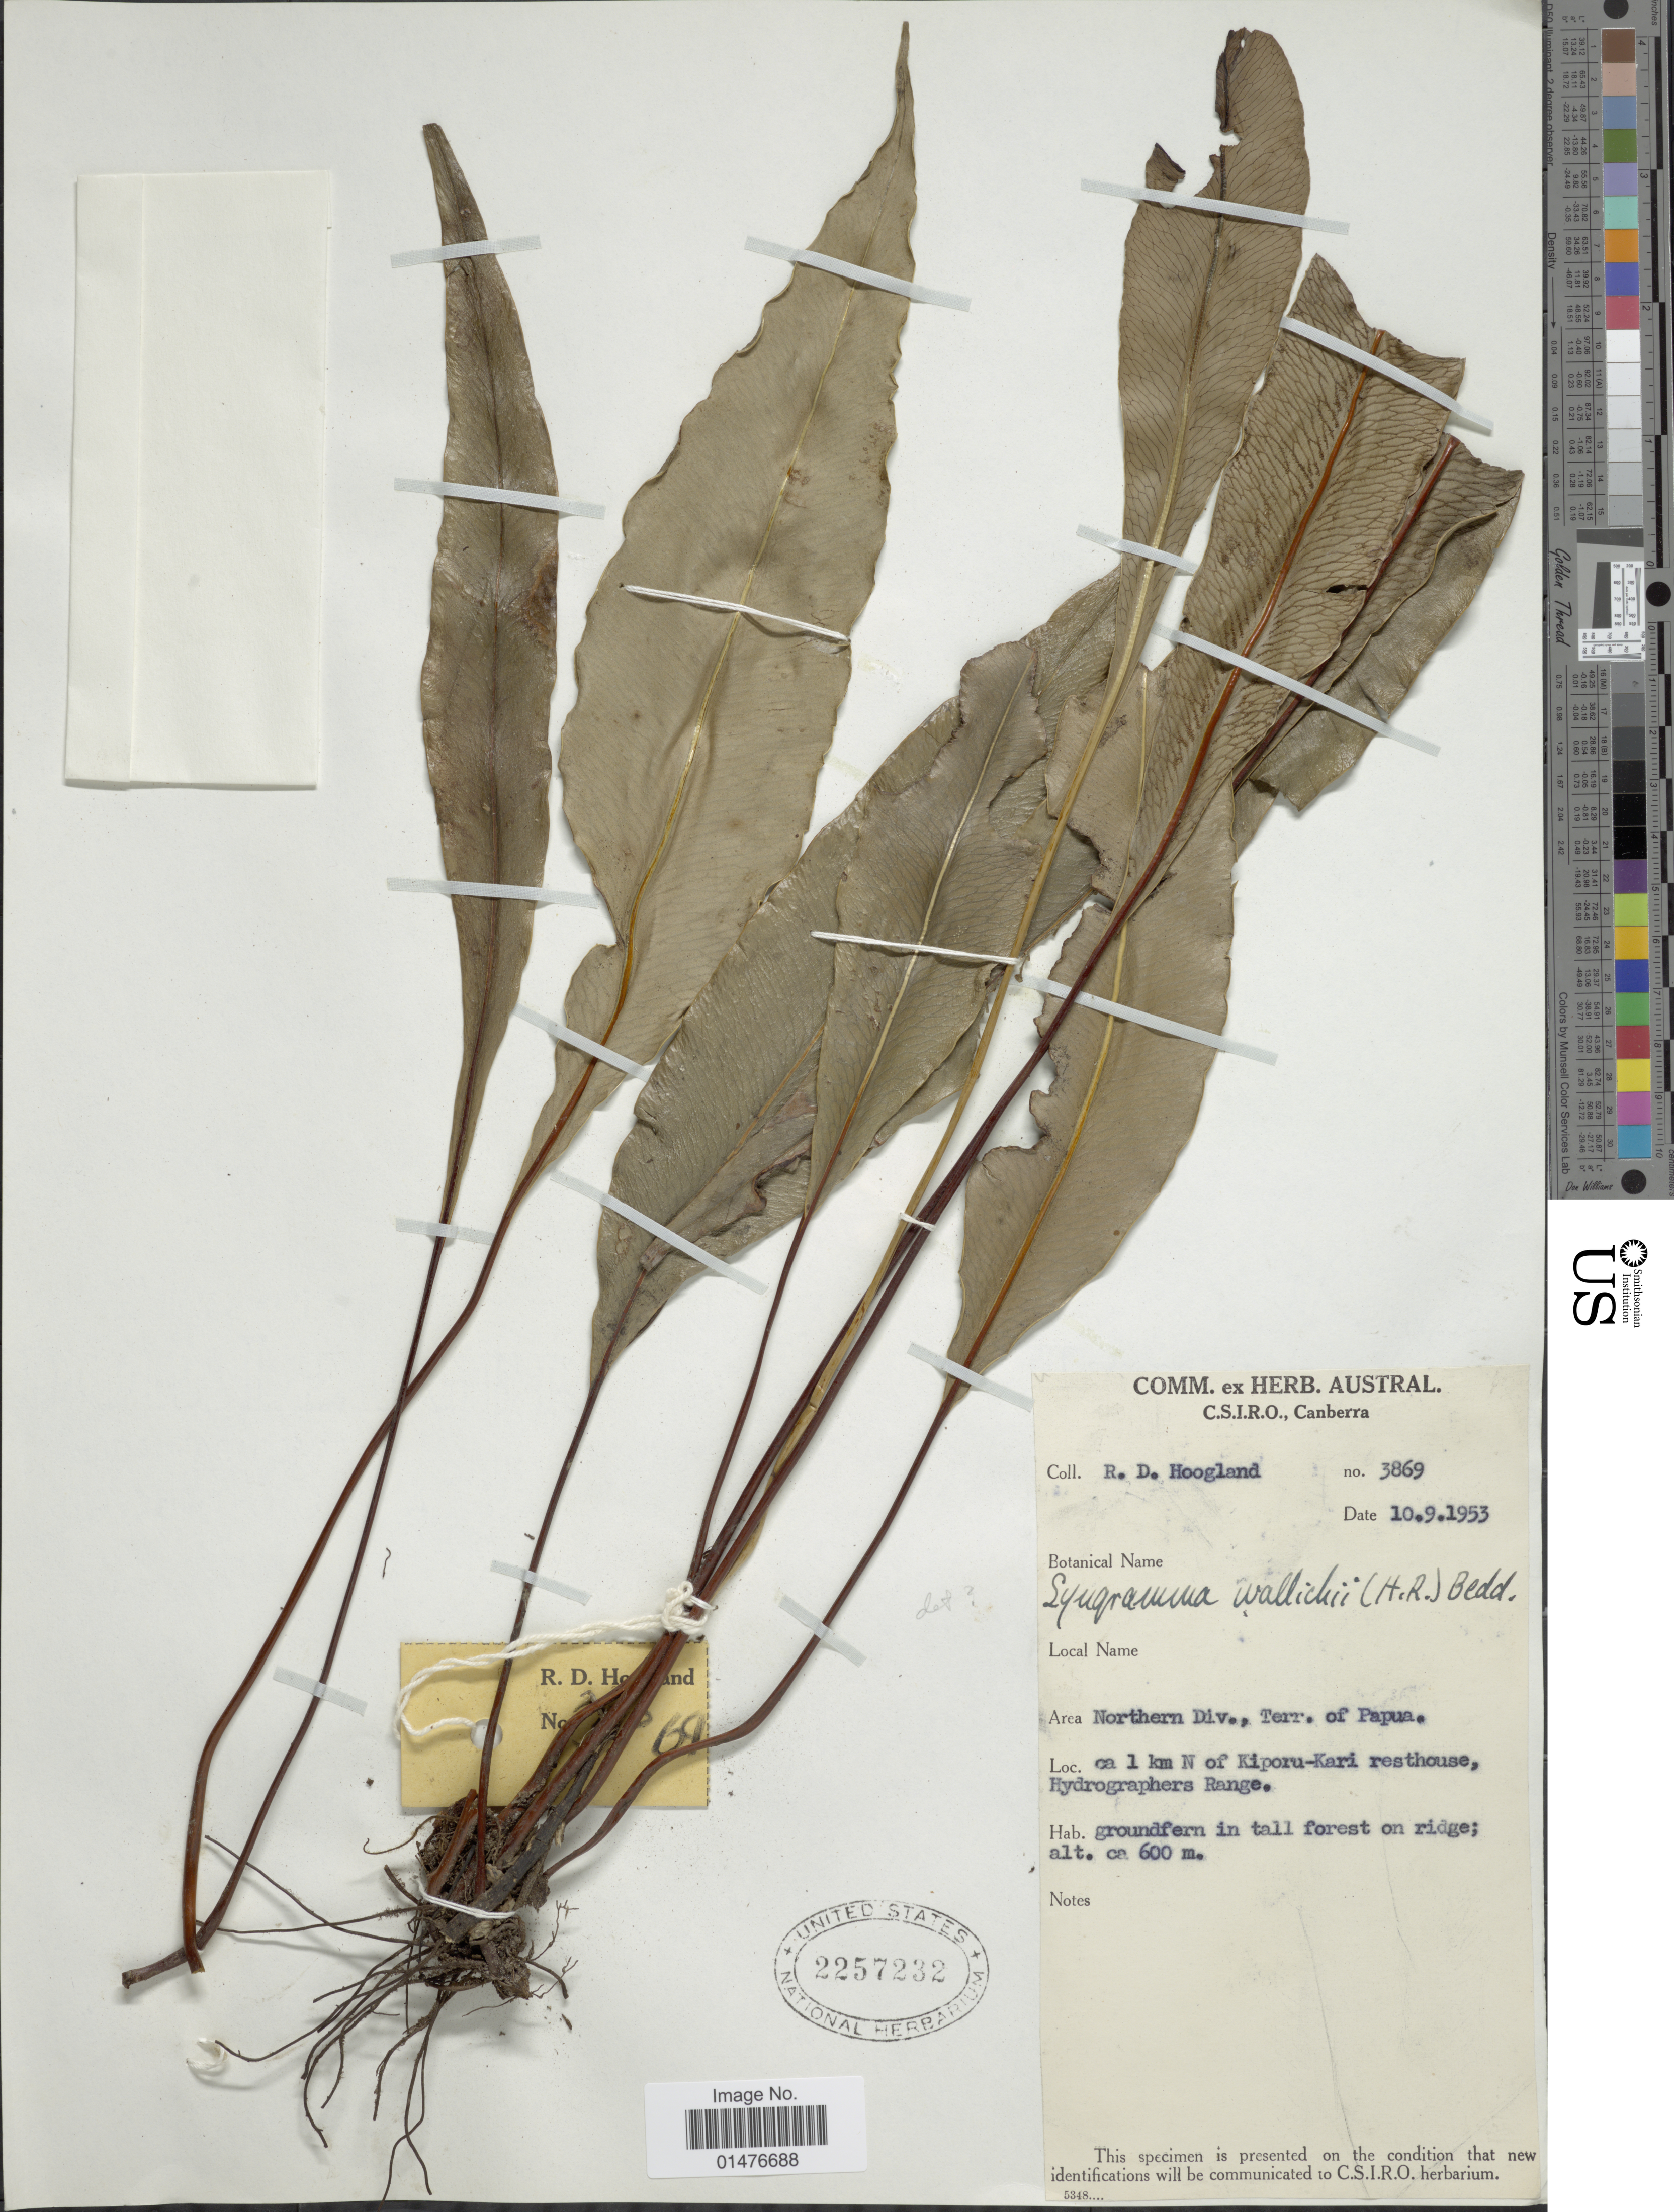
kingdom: Plantae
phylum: Tracheophyta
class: Polypodiopsida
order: Polypodiales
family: Pteridaceae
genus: Syngramma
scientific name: Syngramma wallichii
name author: (Hook.) Bedd.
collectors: R. D. Hoogland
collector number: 3869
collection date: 1953-09-10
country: Papua New Guinea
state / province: Northern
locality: Northern div, ca 1 km N of Kiporu-Kari resthouse, Hydrographers Range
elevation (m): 600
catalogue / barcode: US 2257232